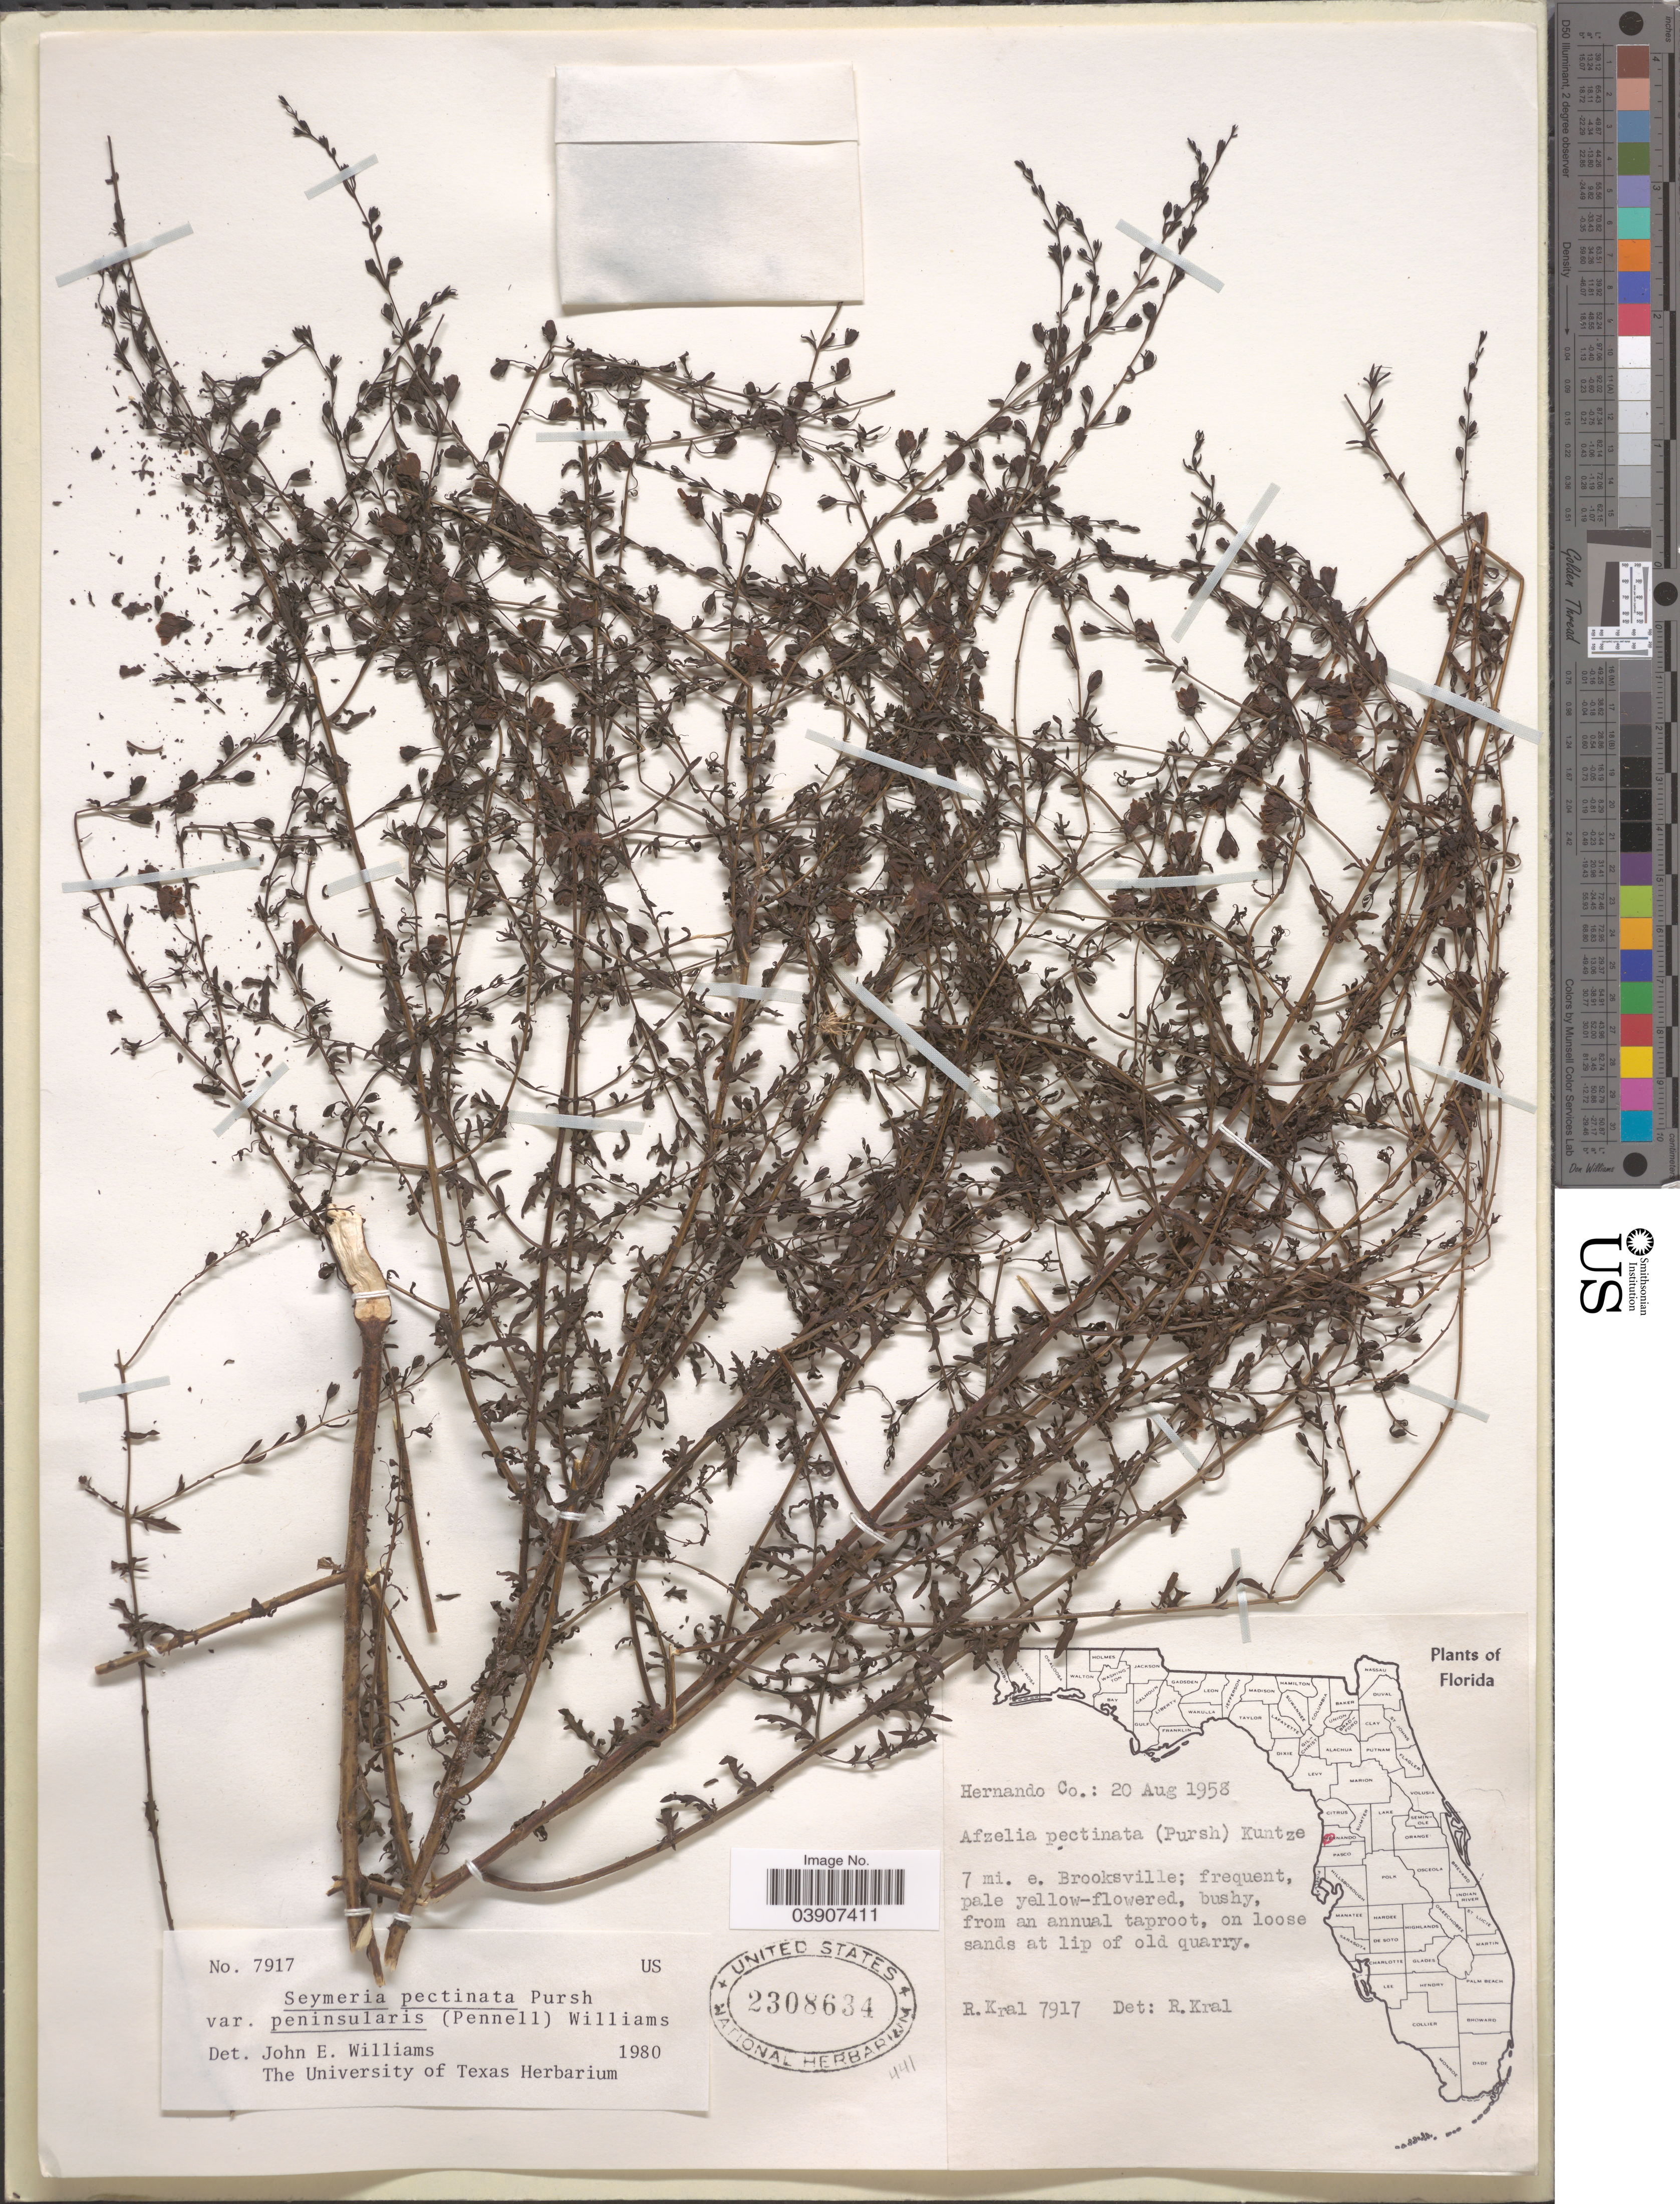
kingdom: Plantae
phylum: Tracheophyta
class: Magnoliopsida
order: Lamiales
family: Orobanchaceae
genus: Seymeria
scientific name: Seymeria pectinata subsp. peninsularis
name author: (Pennell) Pennell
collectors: R. Kral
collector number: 7917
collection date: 1958-08-20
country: United States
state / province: Florida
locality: Hernando Co. 7 mi. e. Brooksville.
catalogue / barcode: US 2308634